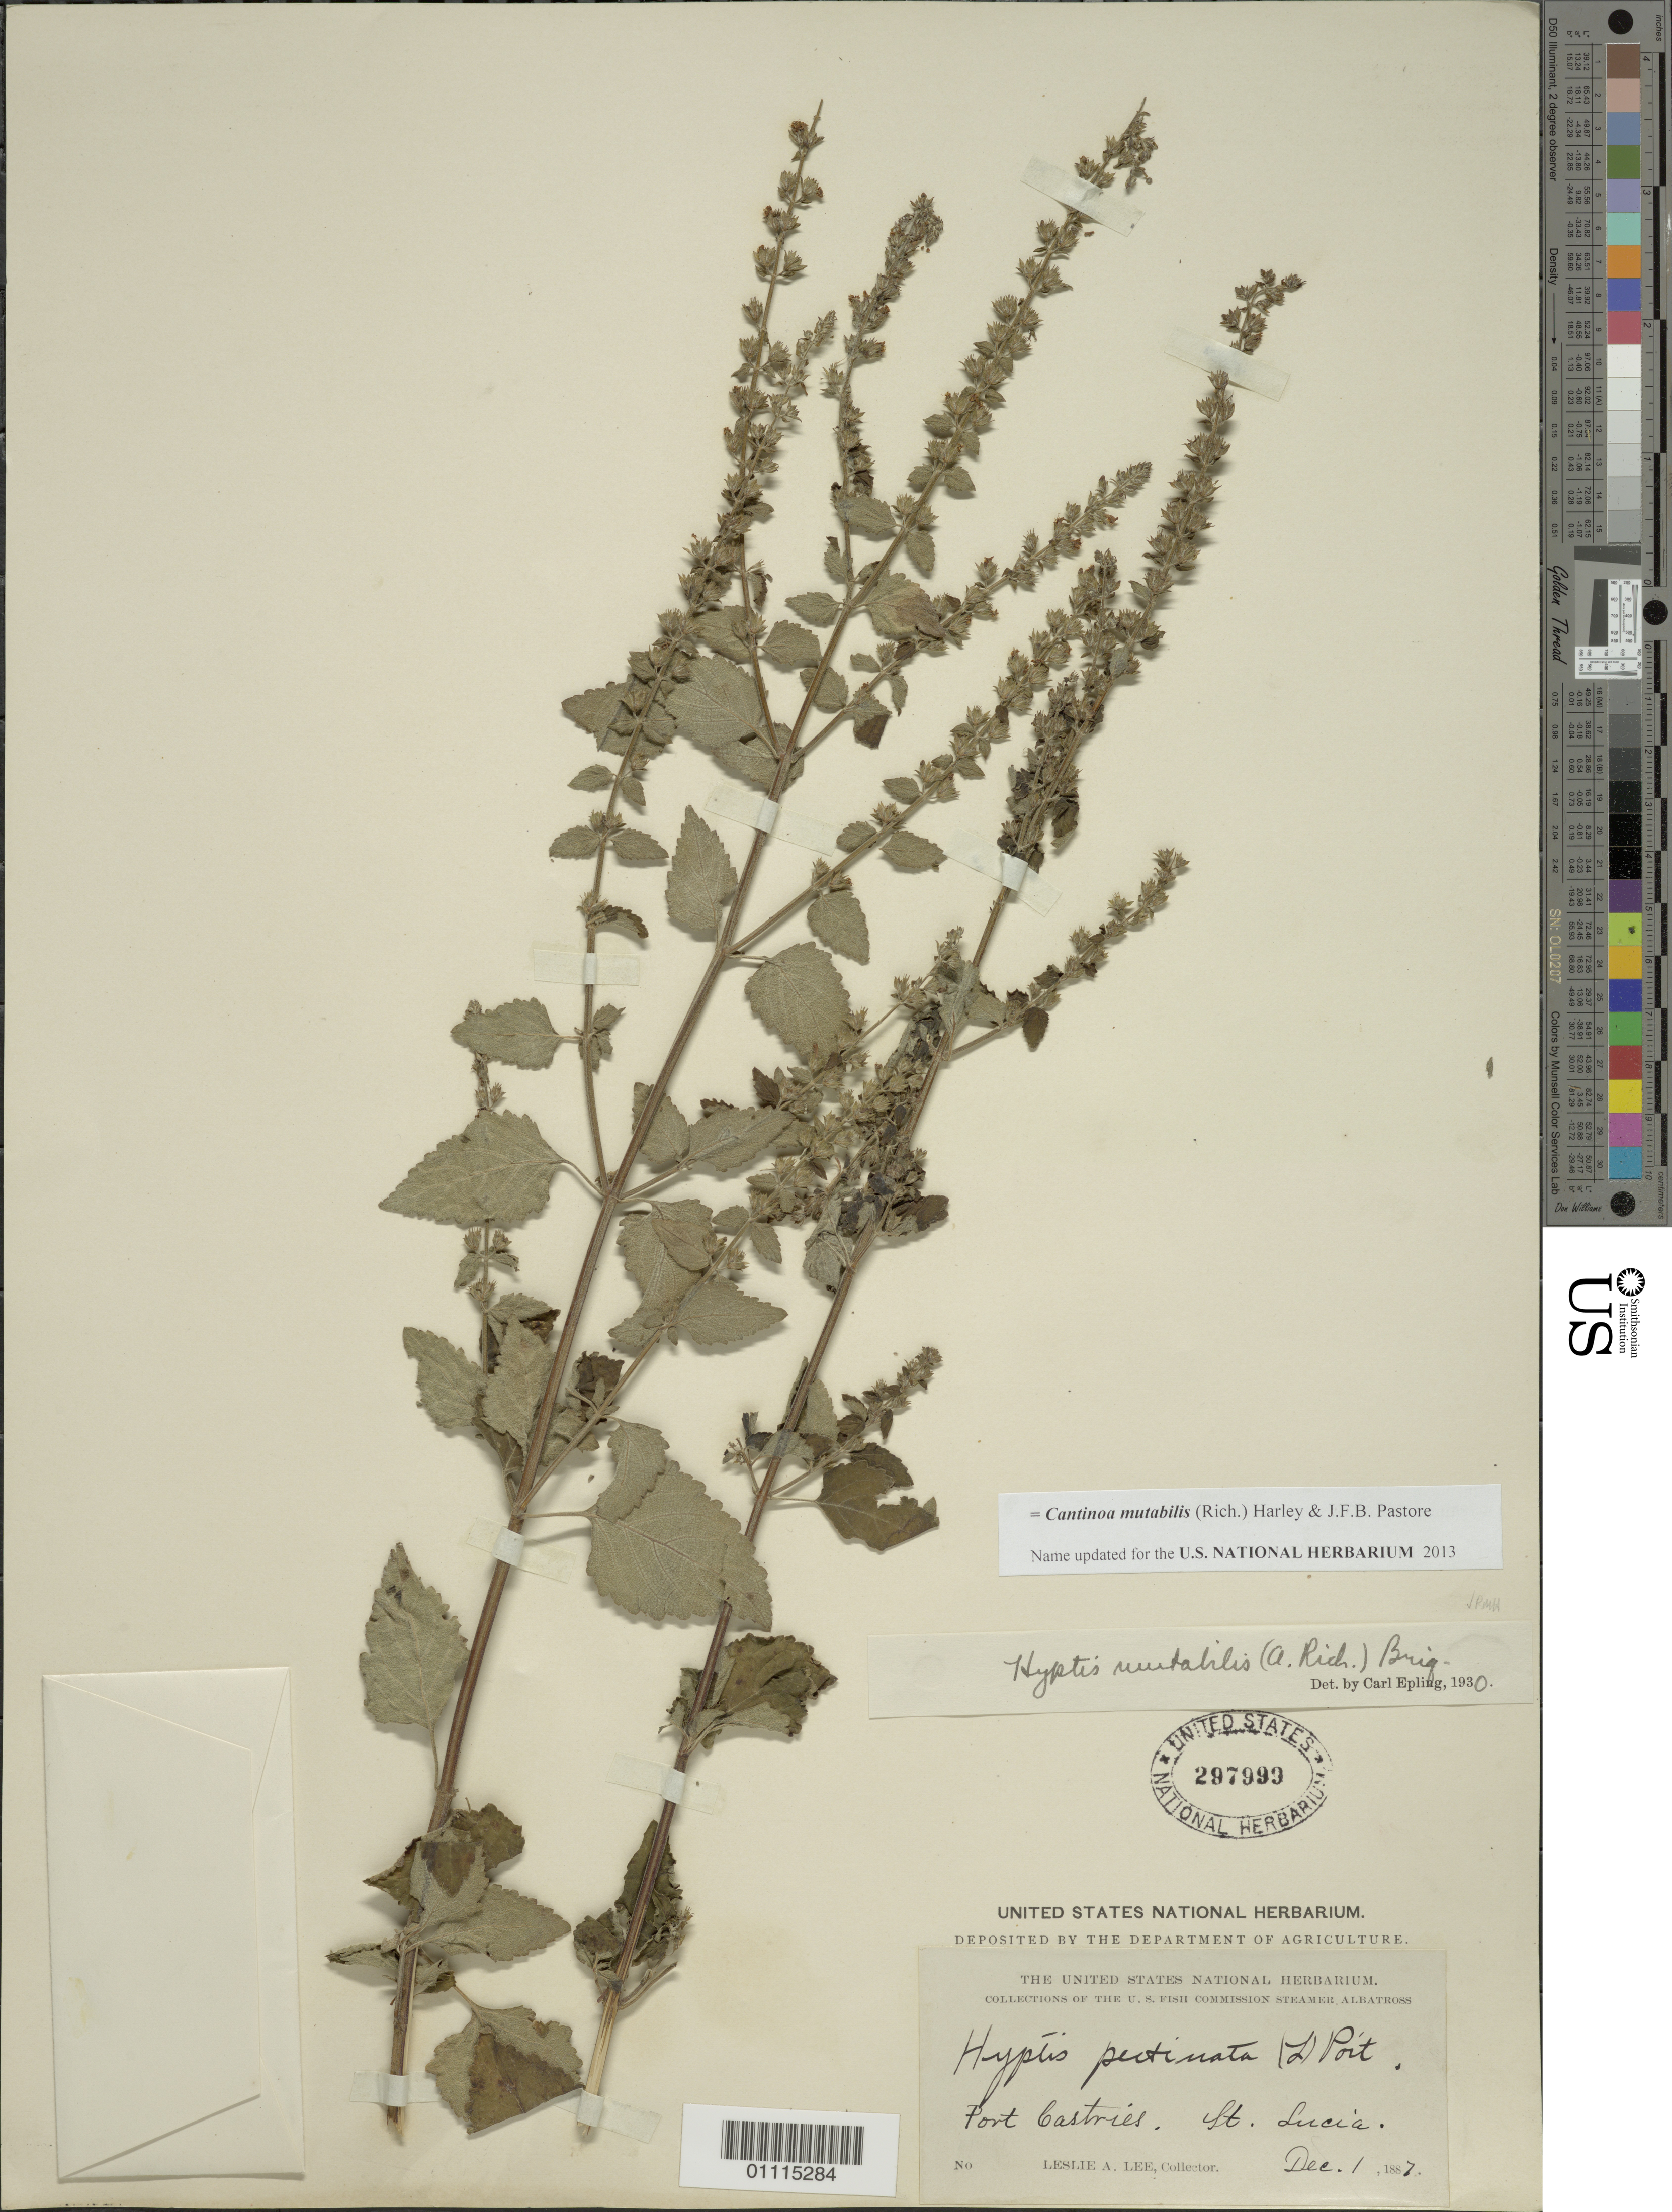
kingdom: Plantae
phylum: Tracheophyta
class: Magnoliopsida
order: Lamiales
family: Lamiaceae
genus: Cantinoa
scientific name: Cantinoa mutabilis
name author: (Epling) Harley & J.F.B. Pastore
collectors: L. Lee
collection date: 1887-12-01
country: St. Lucia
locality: Port Castries.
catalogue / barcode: US 297999